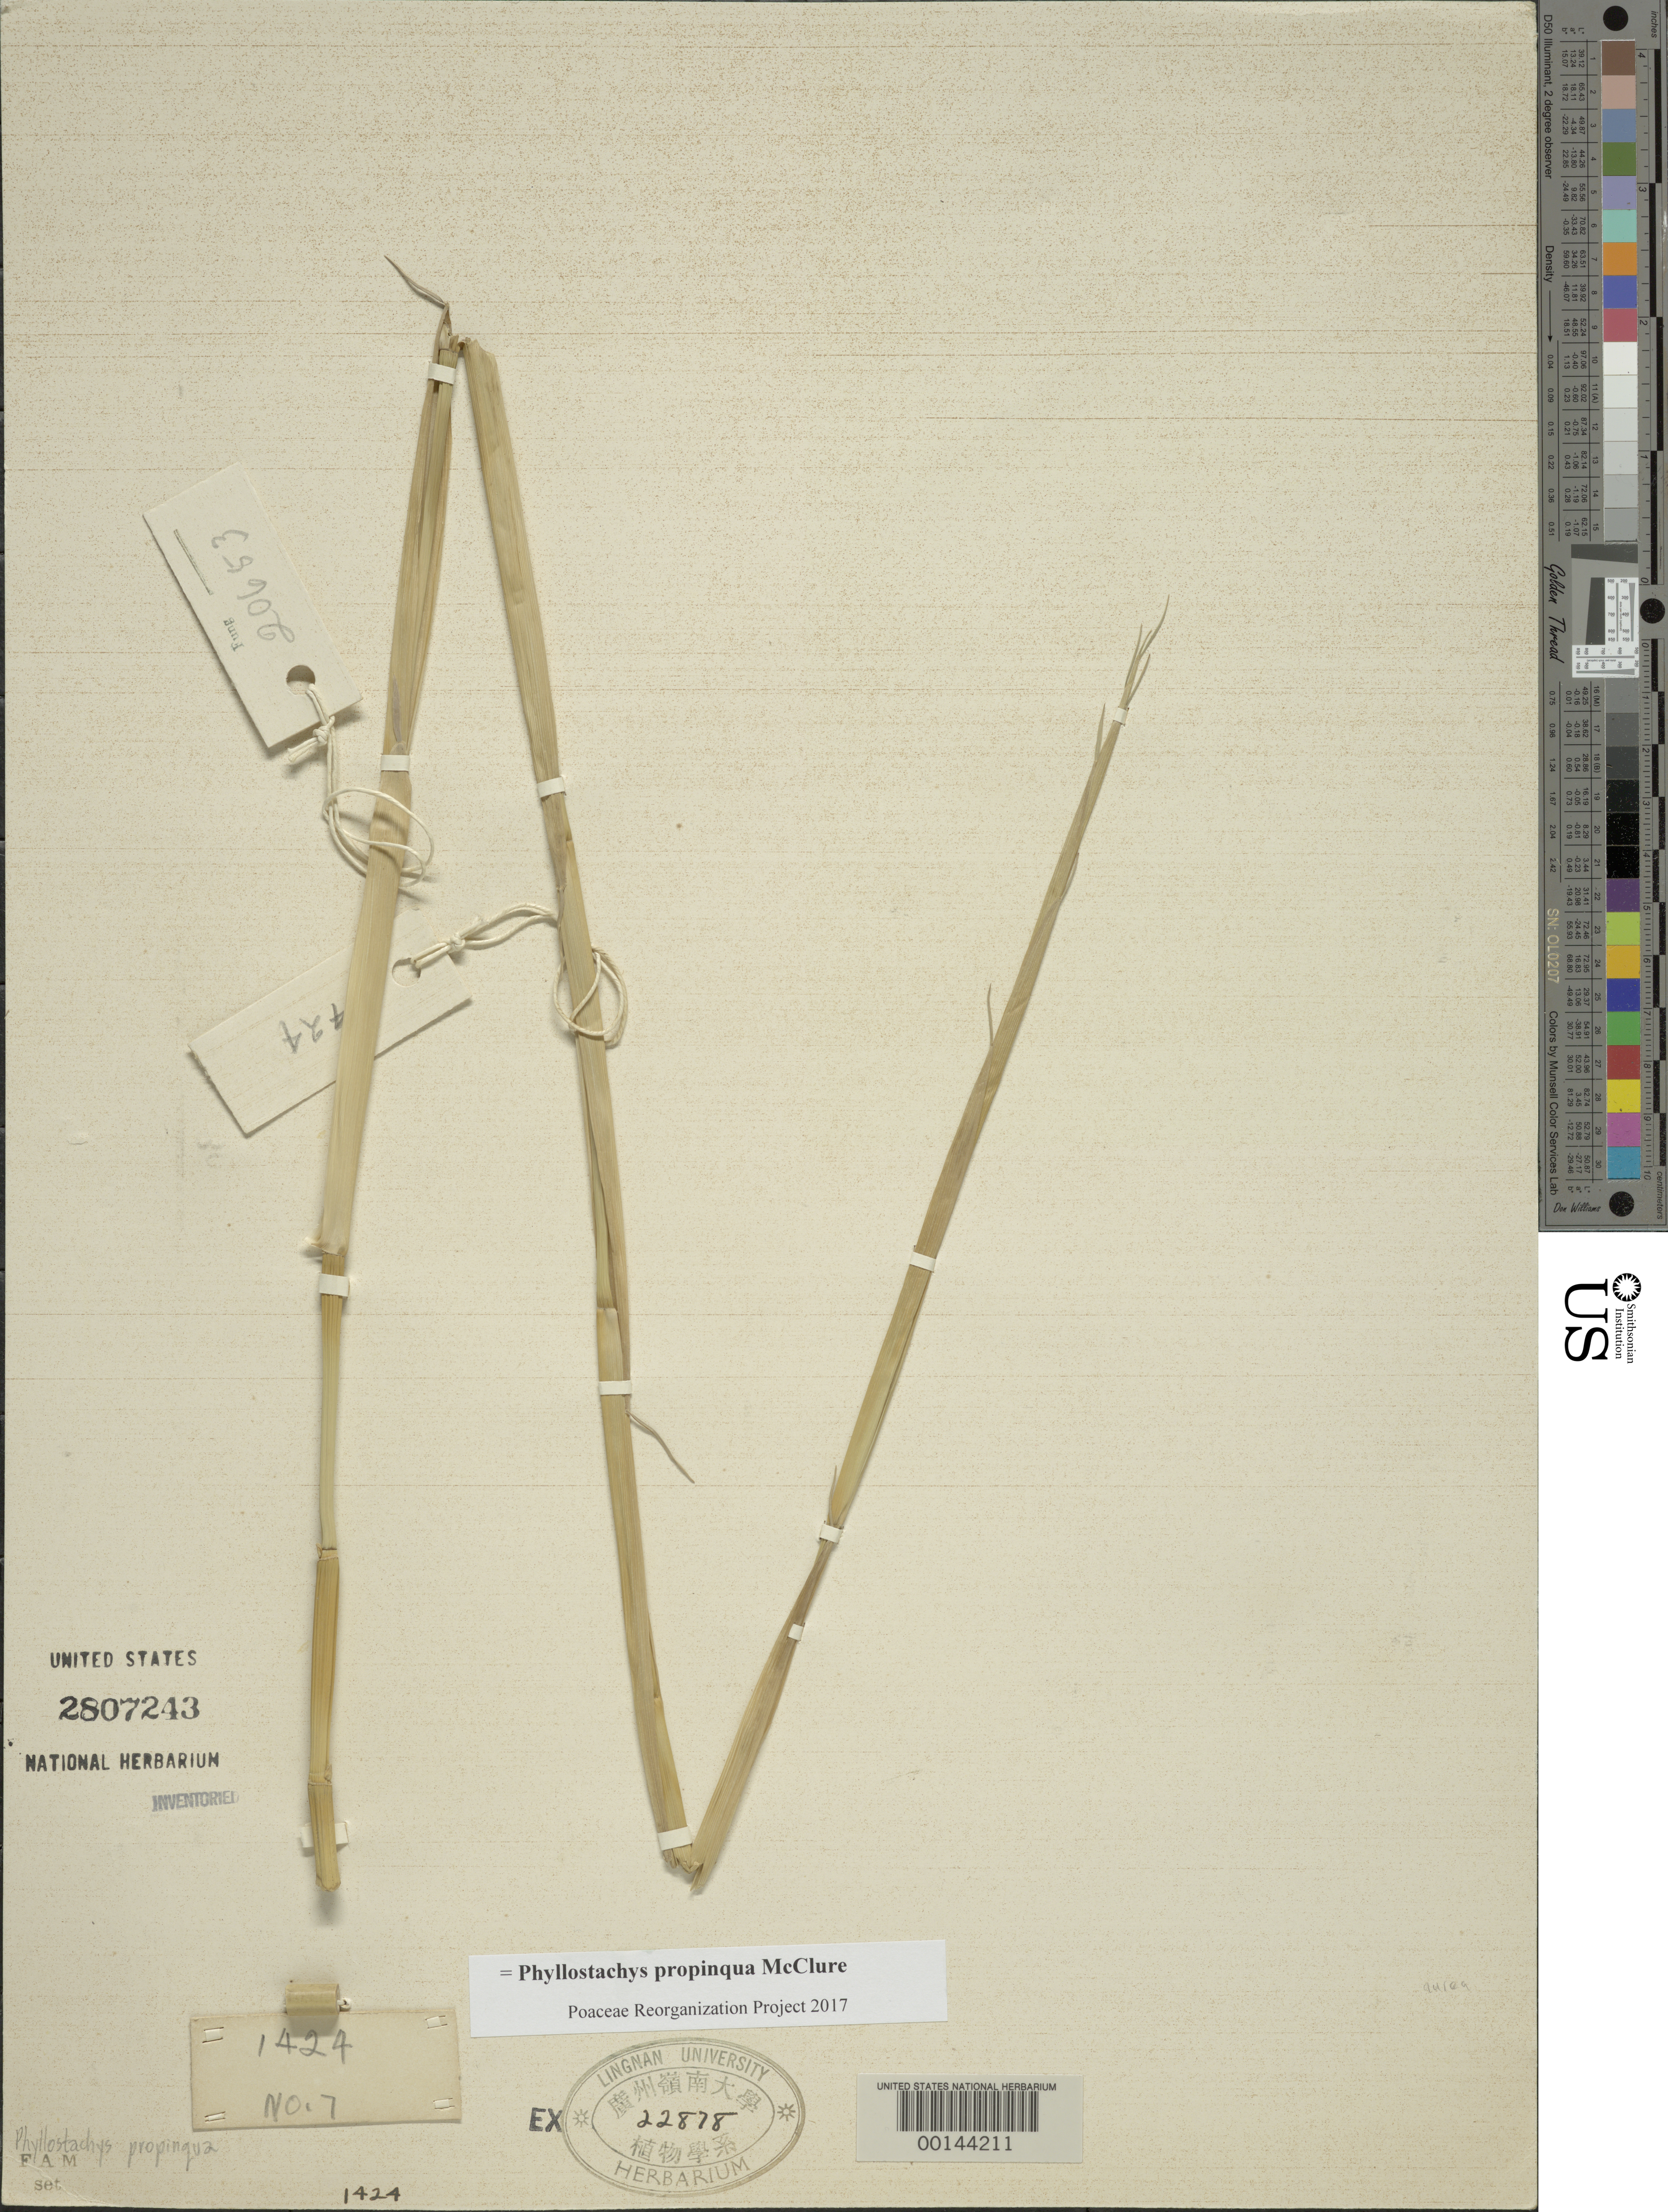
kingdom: Plantae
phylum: Tracheophyta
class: Liliopsida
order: Poales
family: Poaceae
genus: Phyllostachys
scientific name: Phyllostachys propinqua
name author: McClure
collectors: H. L. Fung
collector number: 20653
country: Panama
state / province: Chiriquí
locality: Around San Felix.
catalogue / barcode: US 2807243